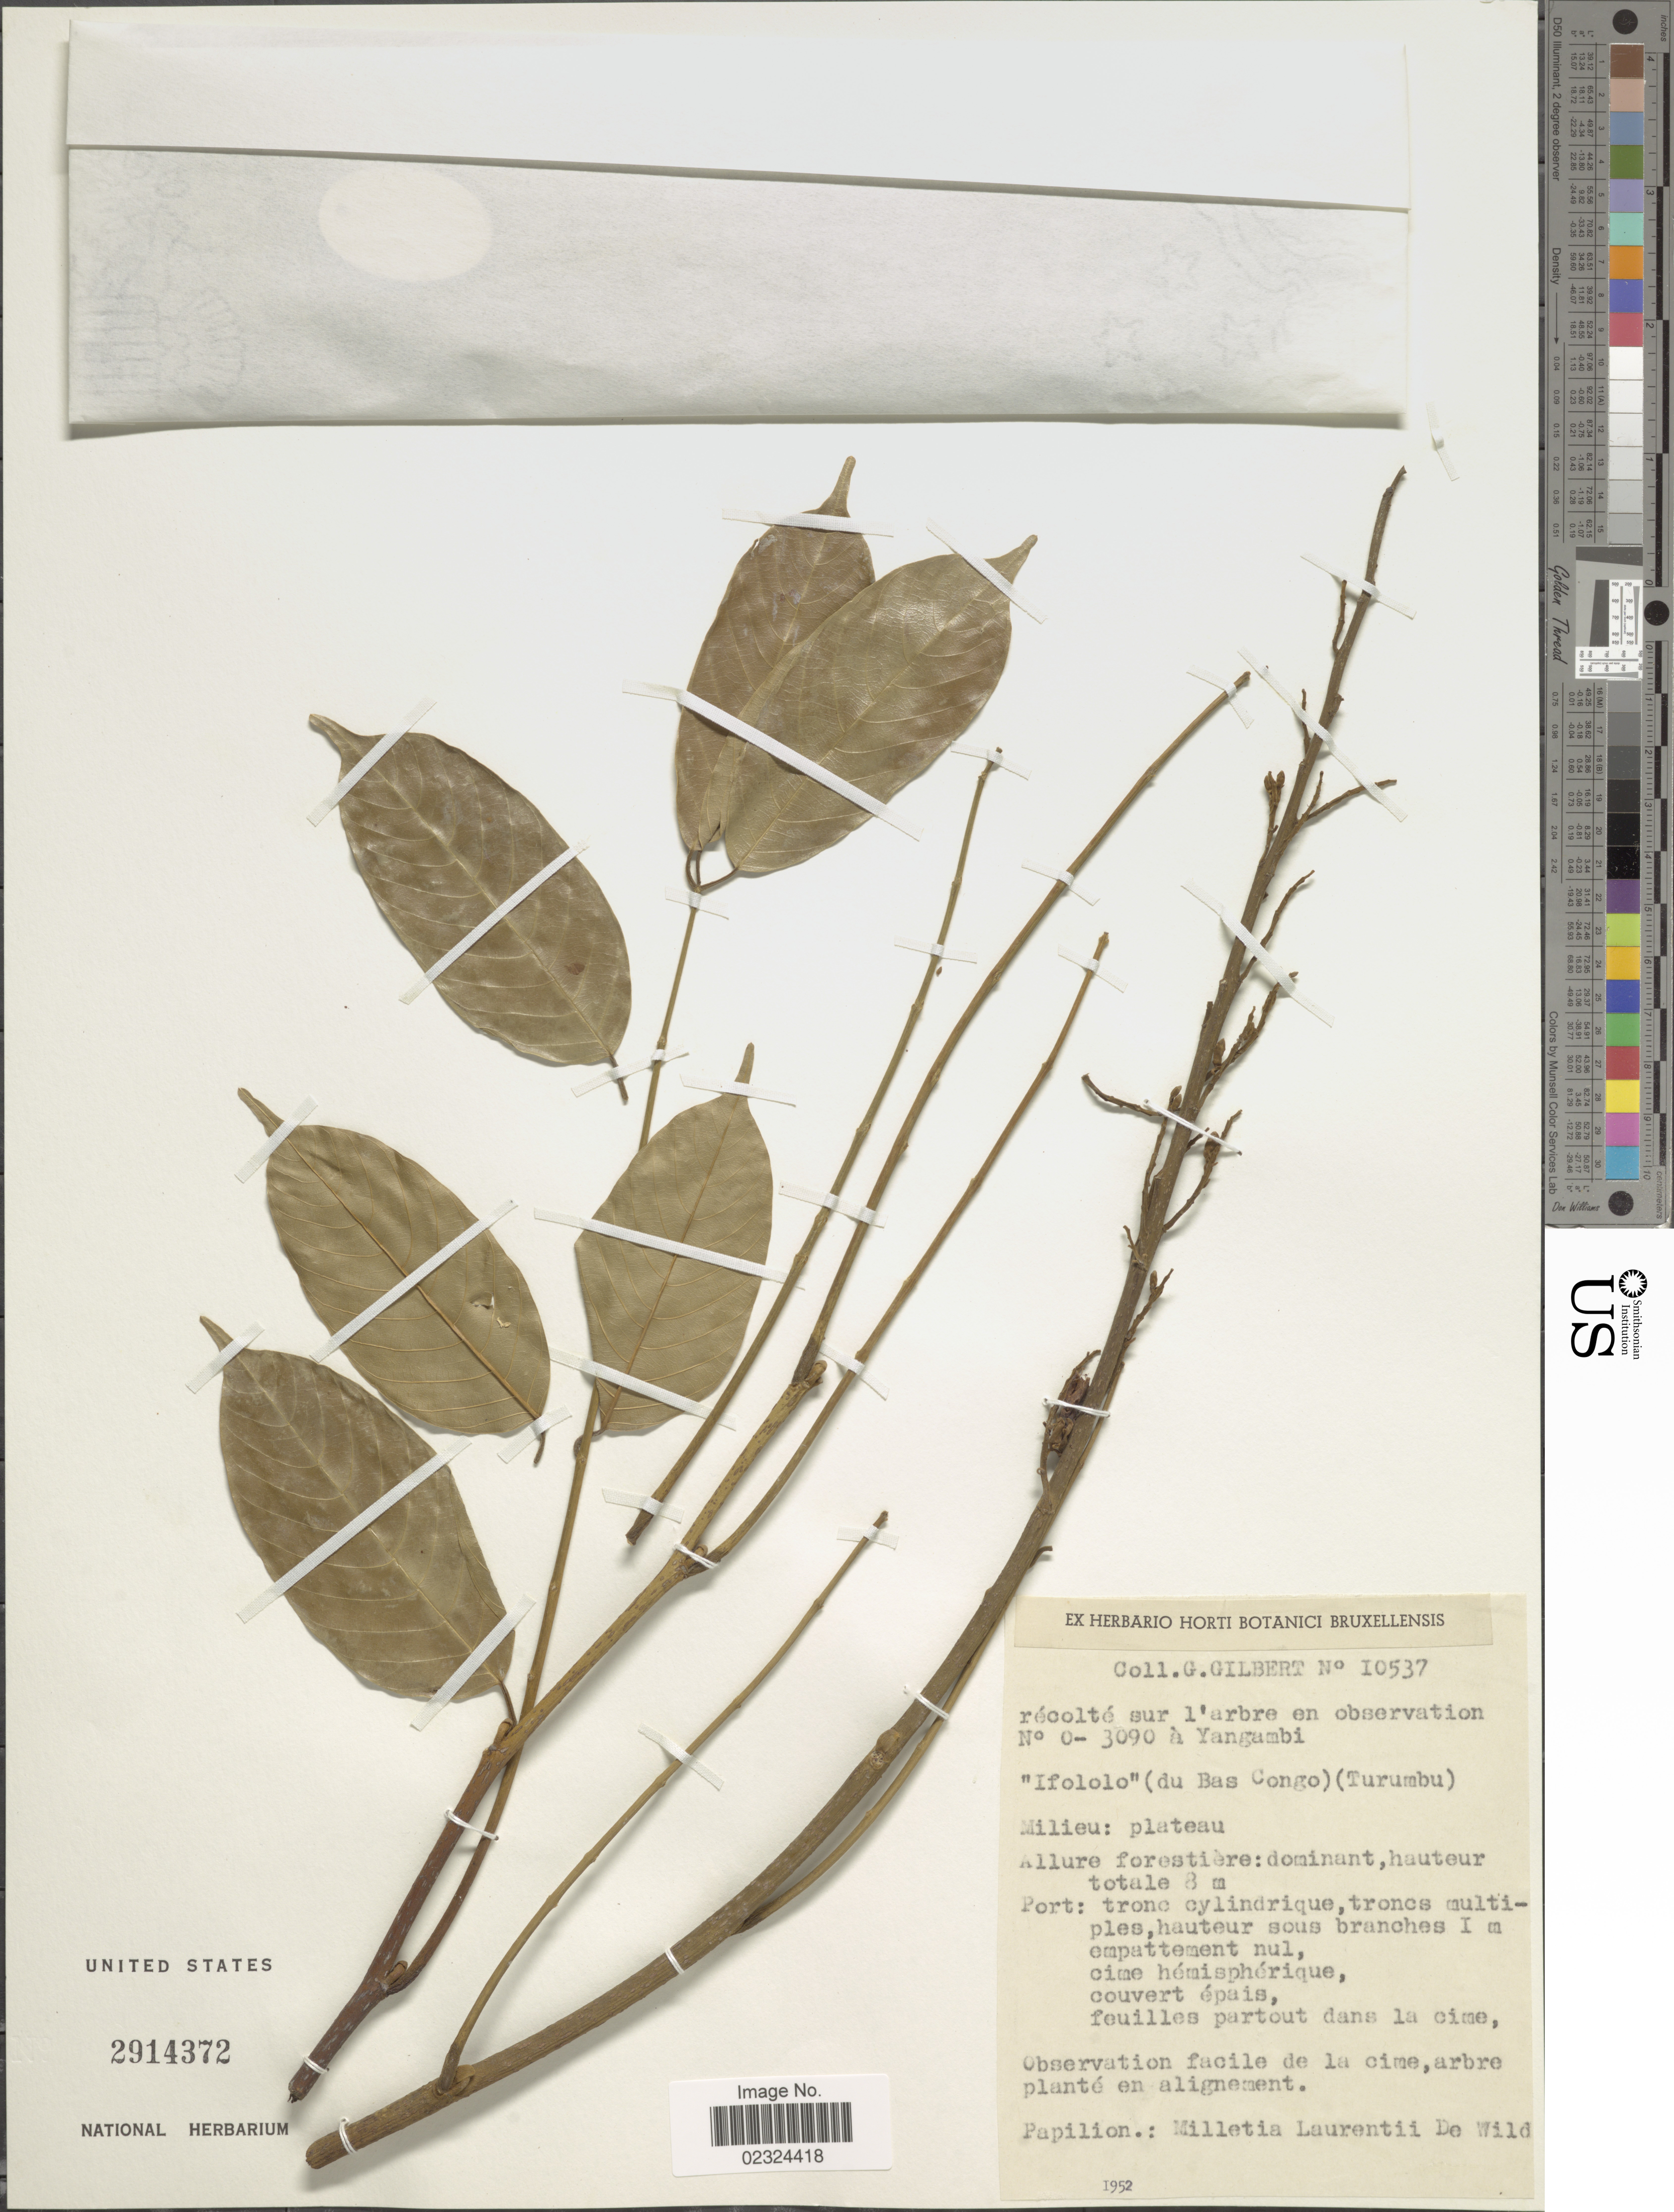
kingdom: Plantae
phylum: Tracheophyta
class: Magnoliopsida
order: Fabales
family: Fabaceae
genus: Millettia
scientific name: Millettia laurentii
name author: De Wild.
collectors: G. Gilbert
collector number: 10537/3090?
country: Congo, Democratic Republic of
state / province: Kongo Central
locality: Ifololo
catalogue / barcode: US 2914372